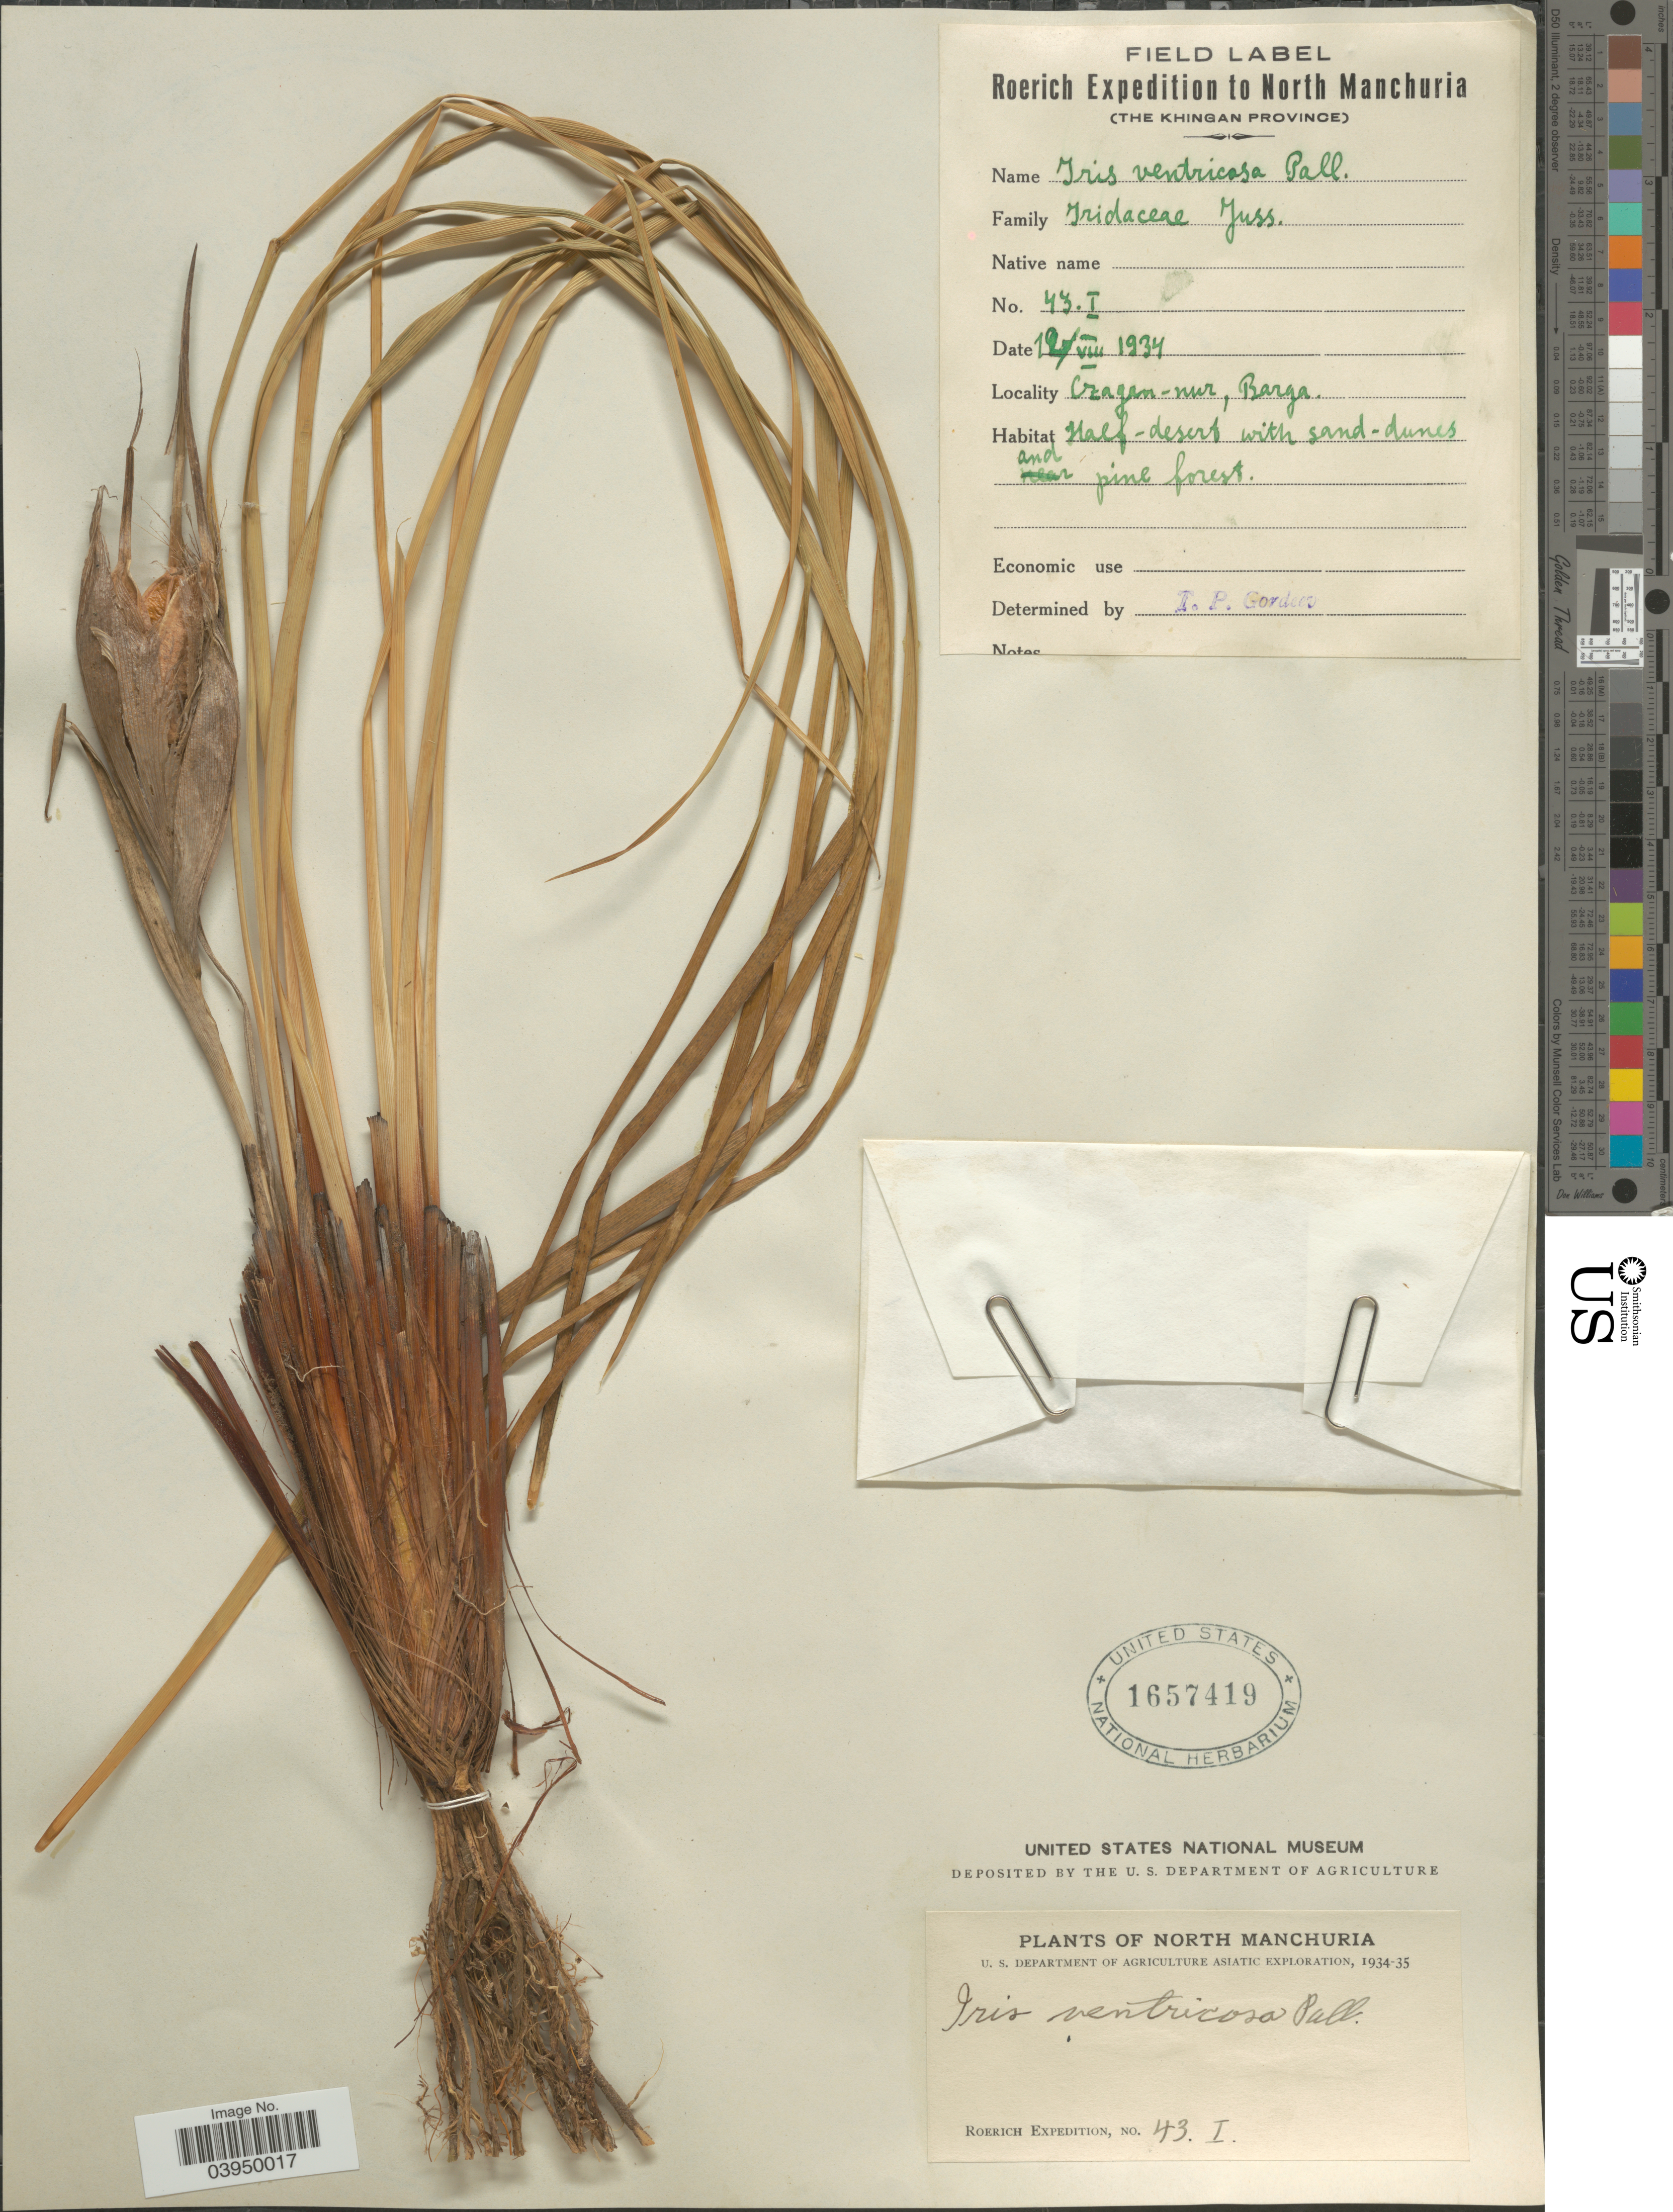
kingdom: Plantae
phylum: Tracheophyta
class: Liliopsida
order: Asparagales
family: Iridaceae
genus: Iris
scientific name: Iris ventricosa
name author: Pall.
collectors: Roerich Expedition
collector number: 43I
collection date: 1934-08-12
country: China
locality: North Manchuria (The Khingan Province). Czagan-nur, Barga.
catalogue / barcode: US 1657419